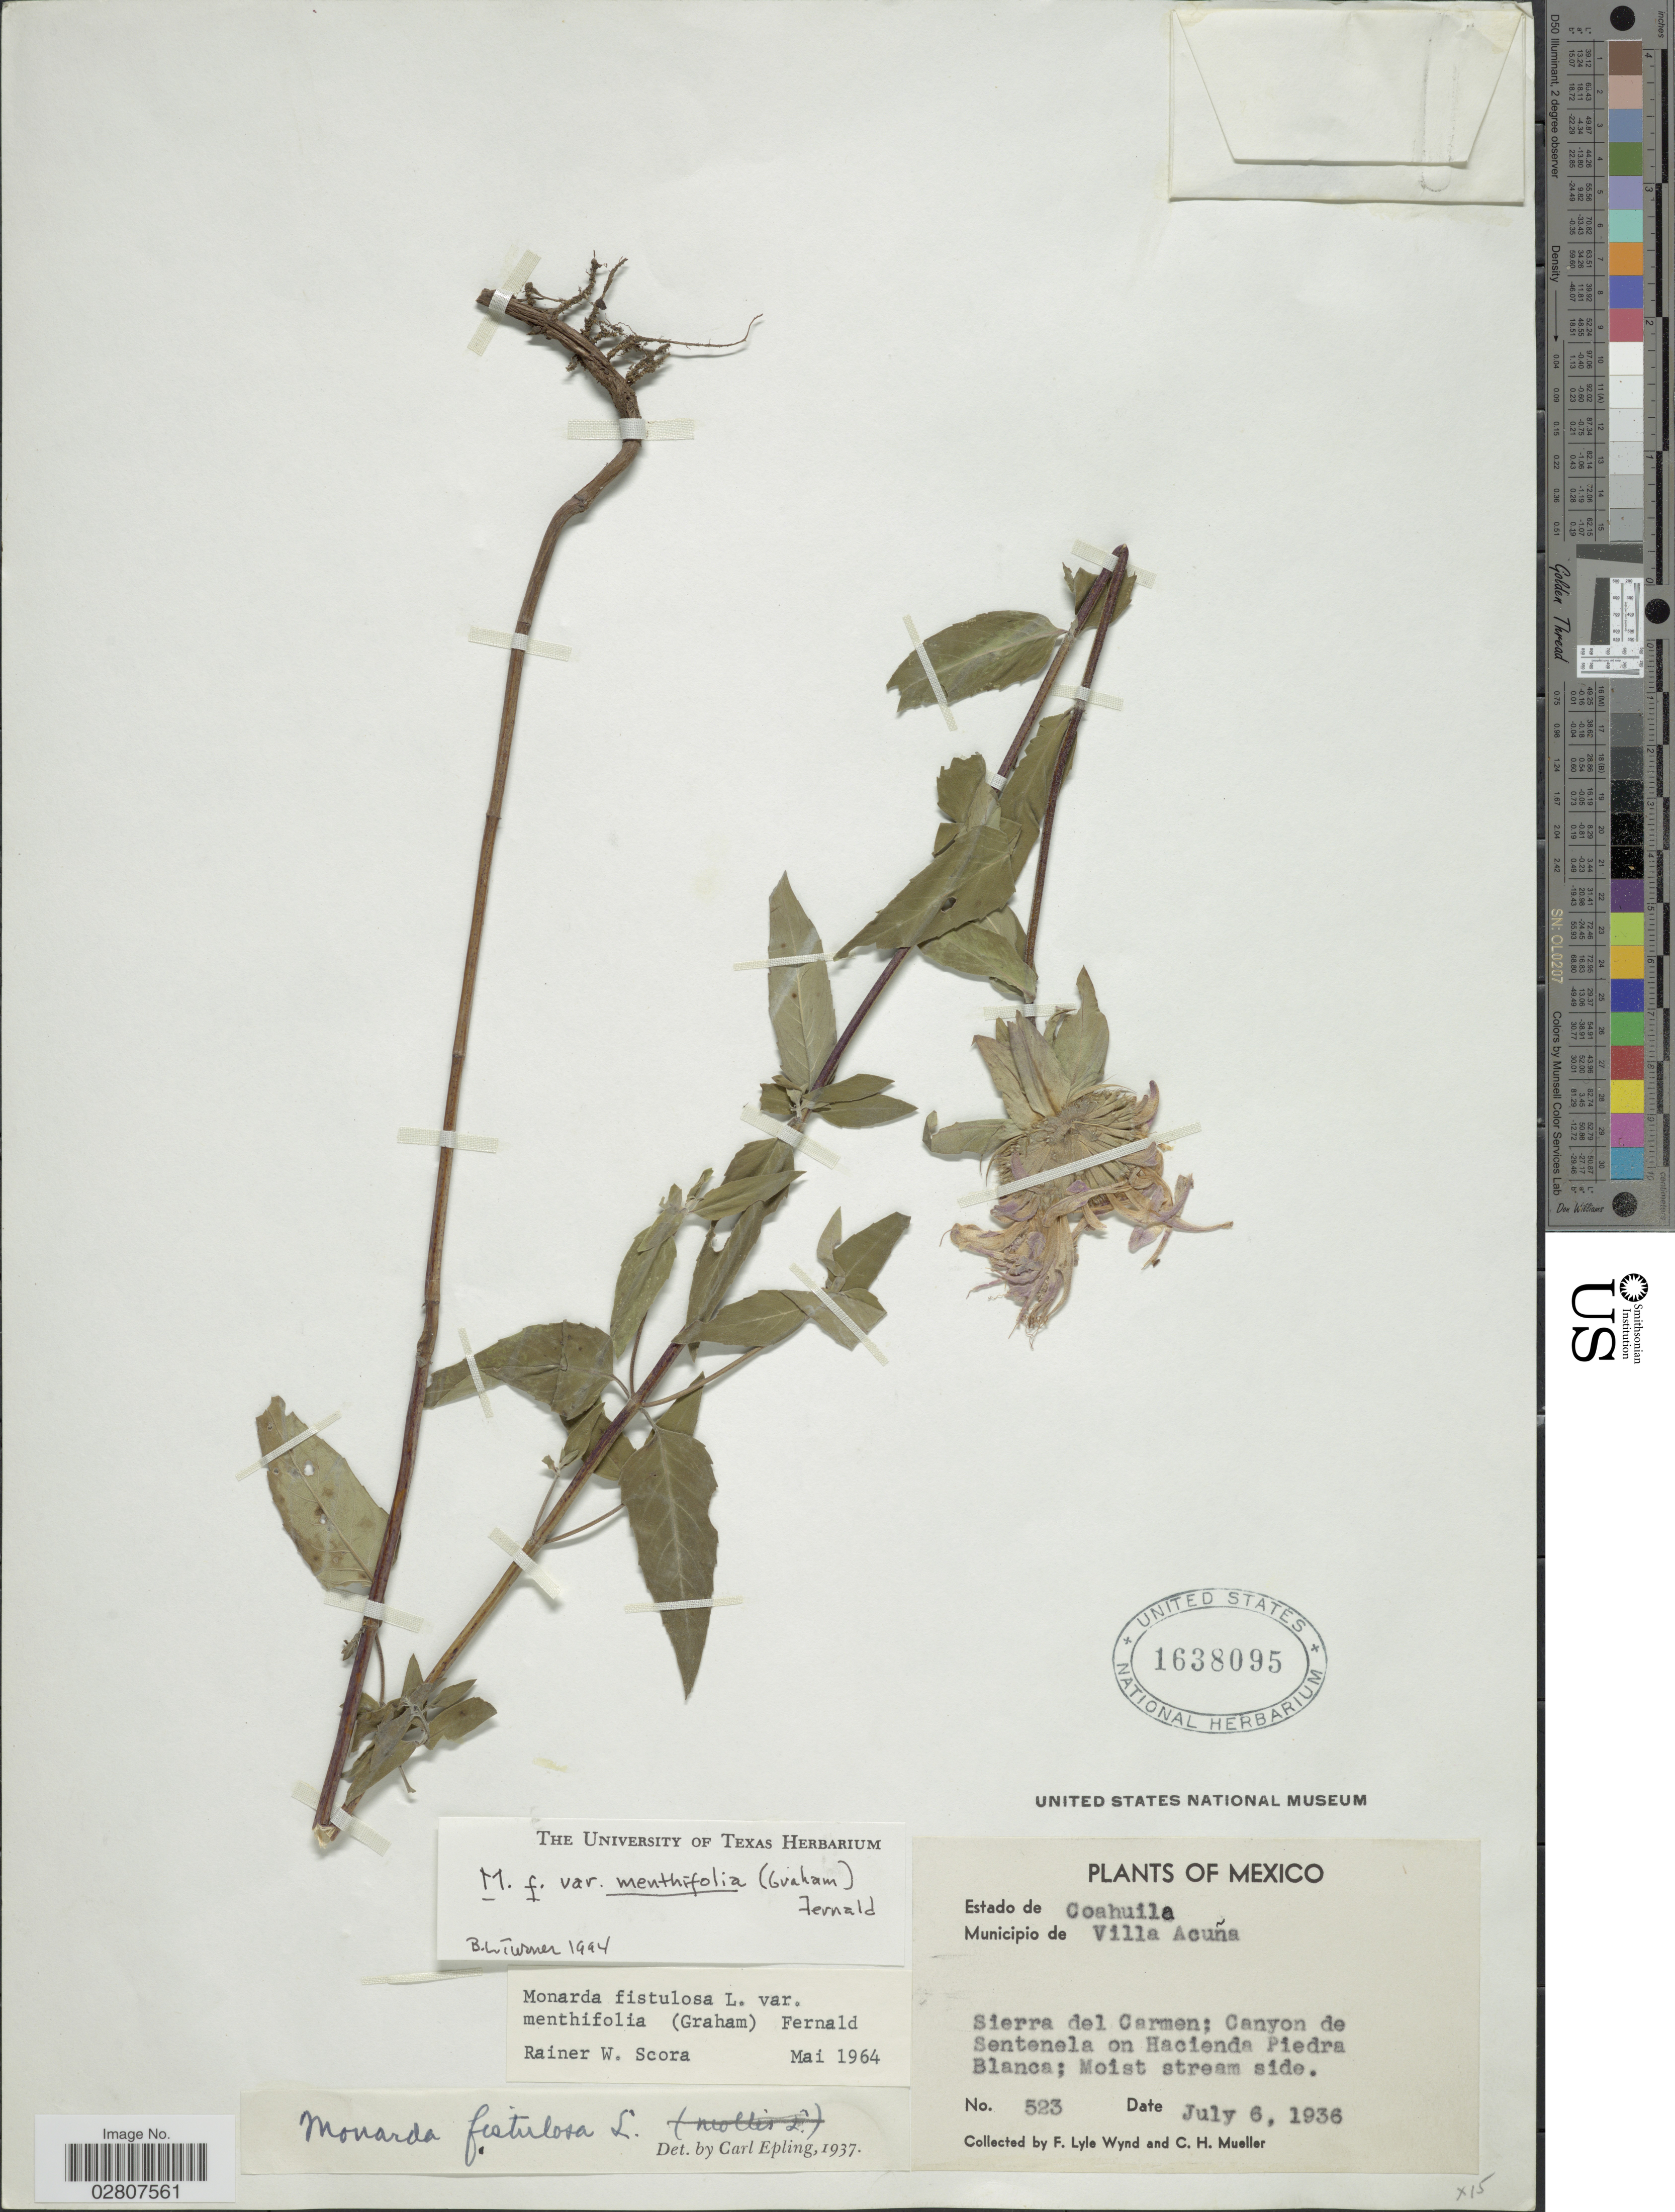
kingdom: Plantae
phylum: Tracheophyta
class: Magnoliopsida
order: Lamiales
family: Lamiaceae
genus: Monarda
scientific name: Monarda fistulosa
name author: L.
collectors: F. L. Wynd & C. H. Mueller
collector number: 523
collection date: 1936-07-06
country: Mexico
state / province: Coahuila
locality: Estado de Coahuila. Municipio de Villa Acuña. Sierra del Carmen; Canyon de Sentenela on Hacienda Piedra Blanca.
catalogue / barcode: US 1638095